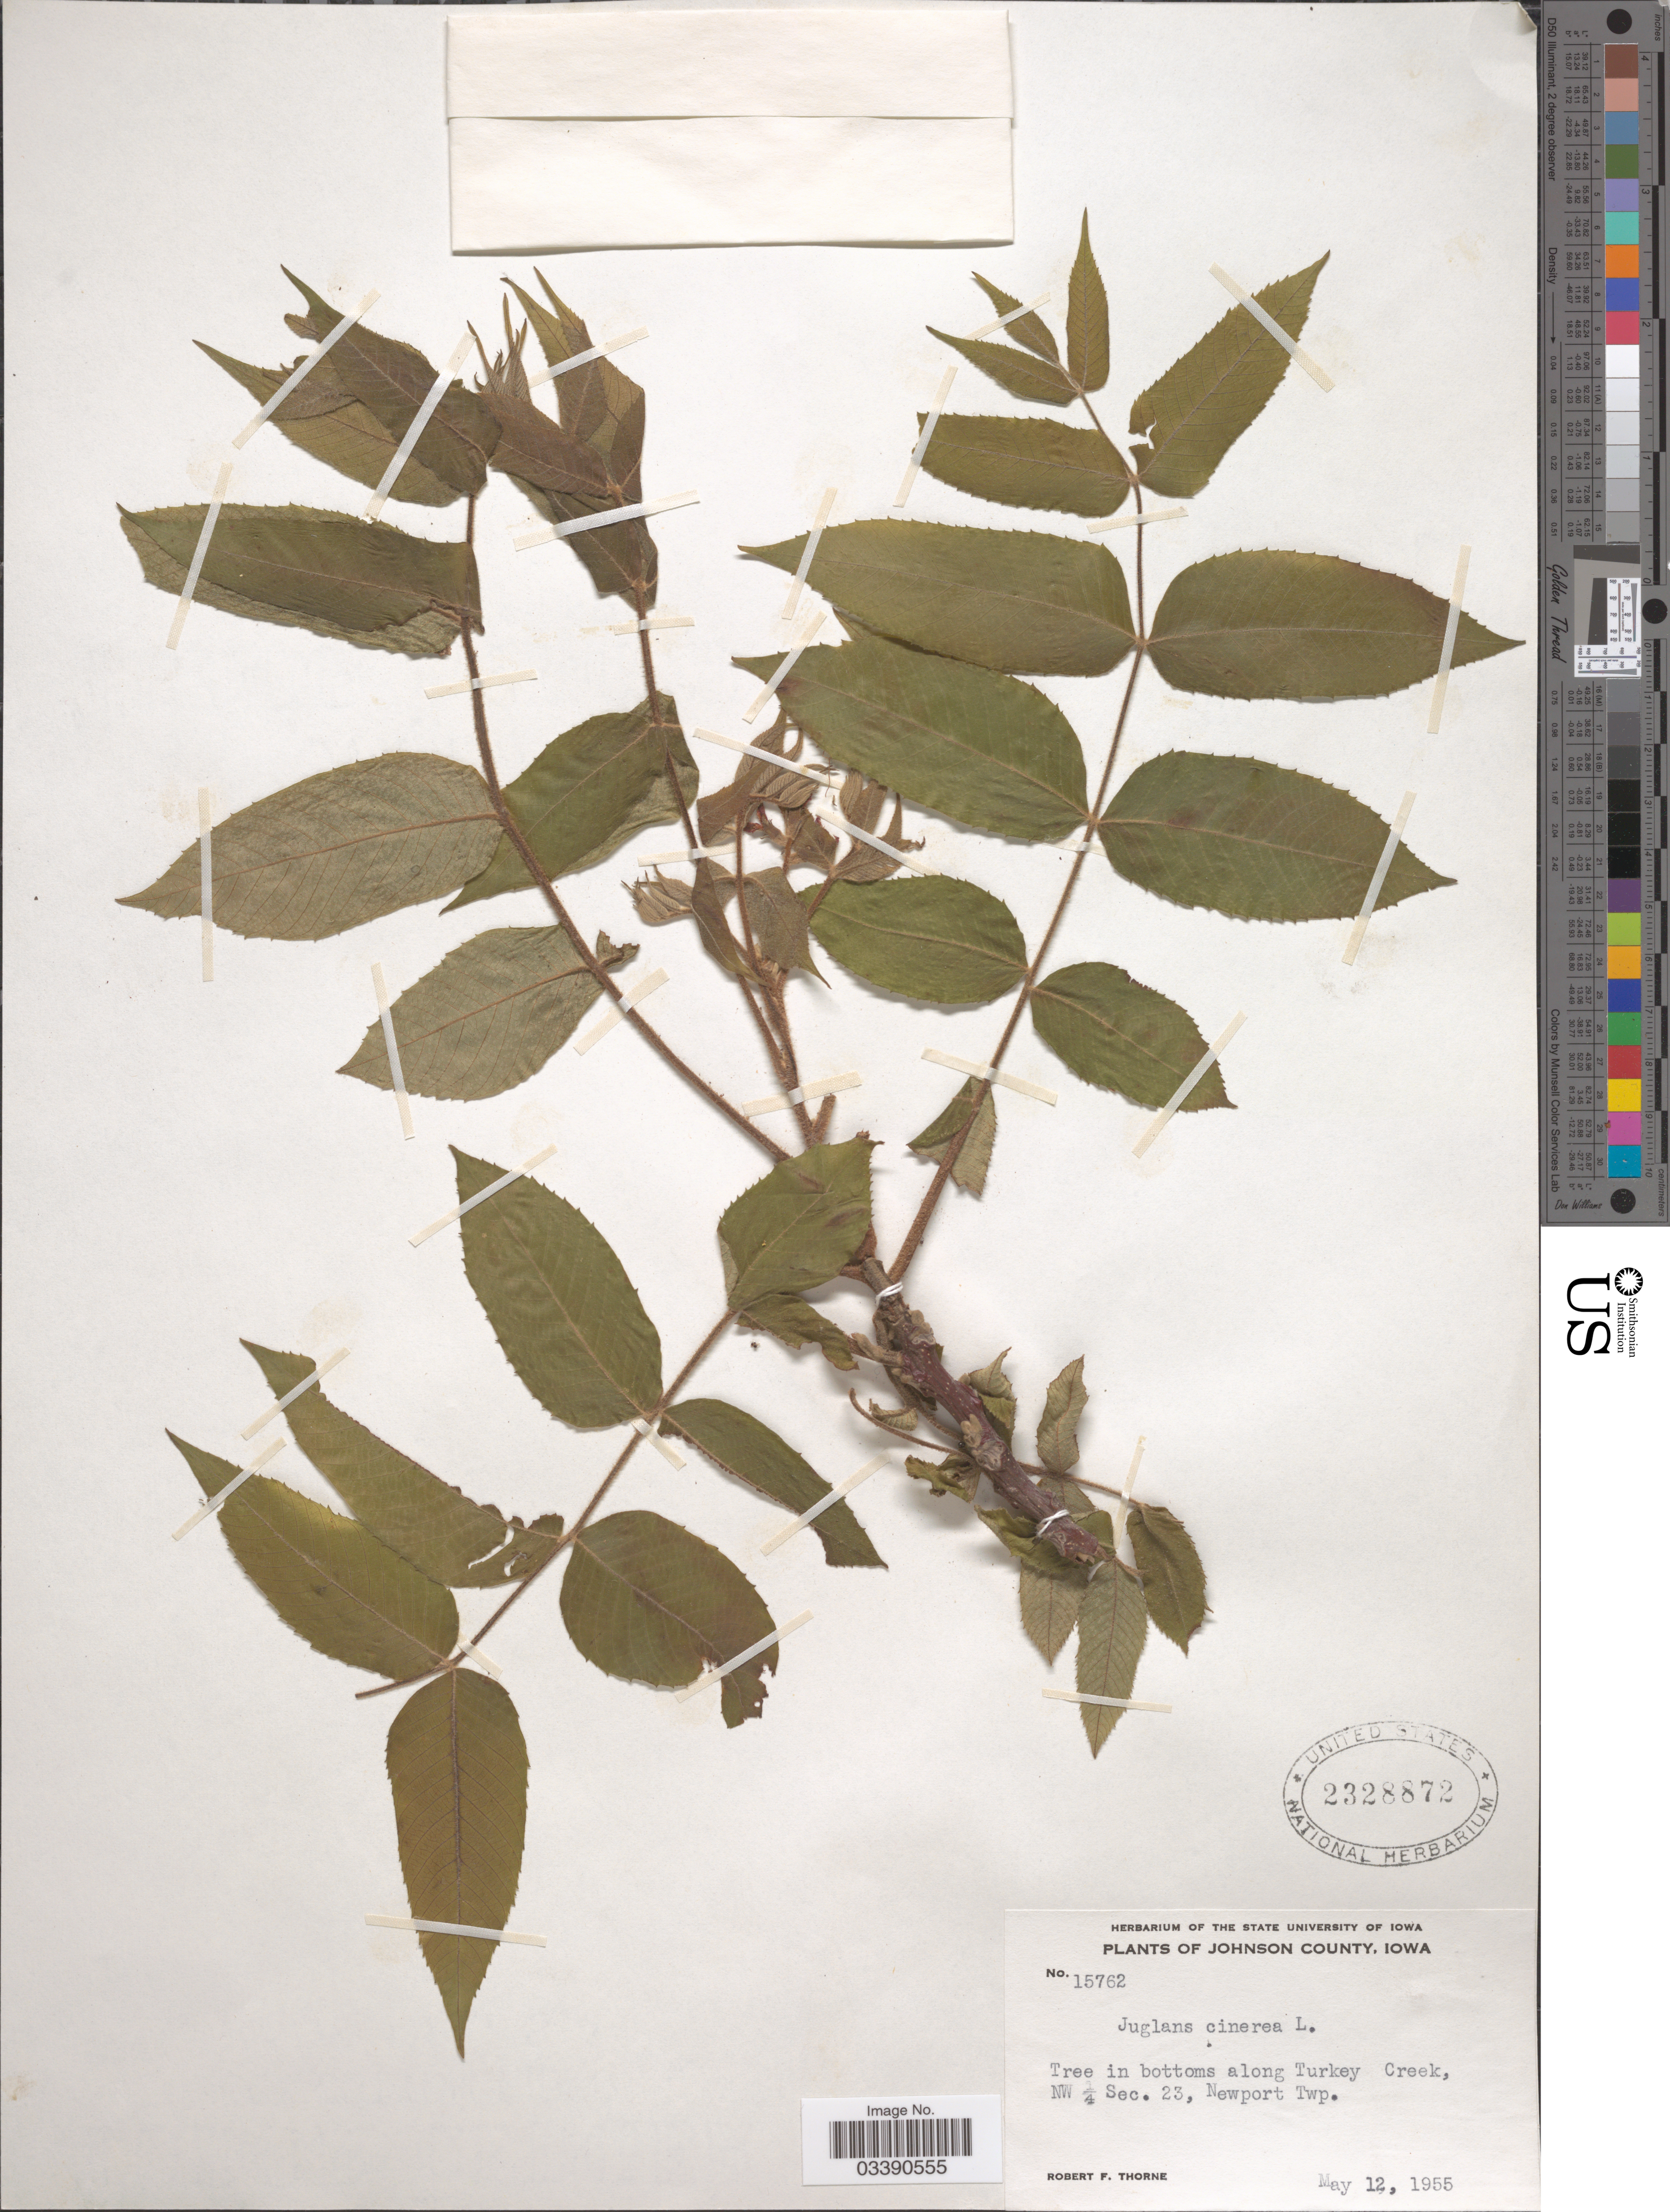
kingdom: Plantae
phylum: Tracheophyta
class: Magnoliopsida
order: Fagales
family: Juglandaceae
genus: Juglans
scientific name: Juglans cinerea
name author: L.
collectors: R. F. Thorne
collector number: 15762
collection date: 1955-05-12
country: United States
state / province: Iowa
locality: Johnson County. Tree in bottoms along Turkey Creek, NW 1/4 Sec. 23, Newport Twp.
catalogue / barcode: US 2328872